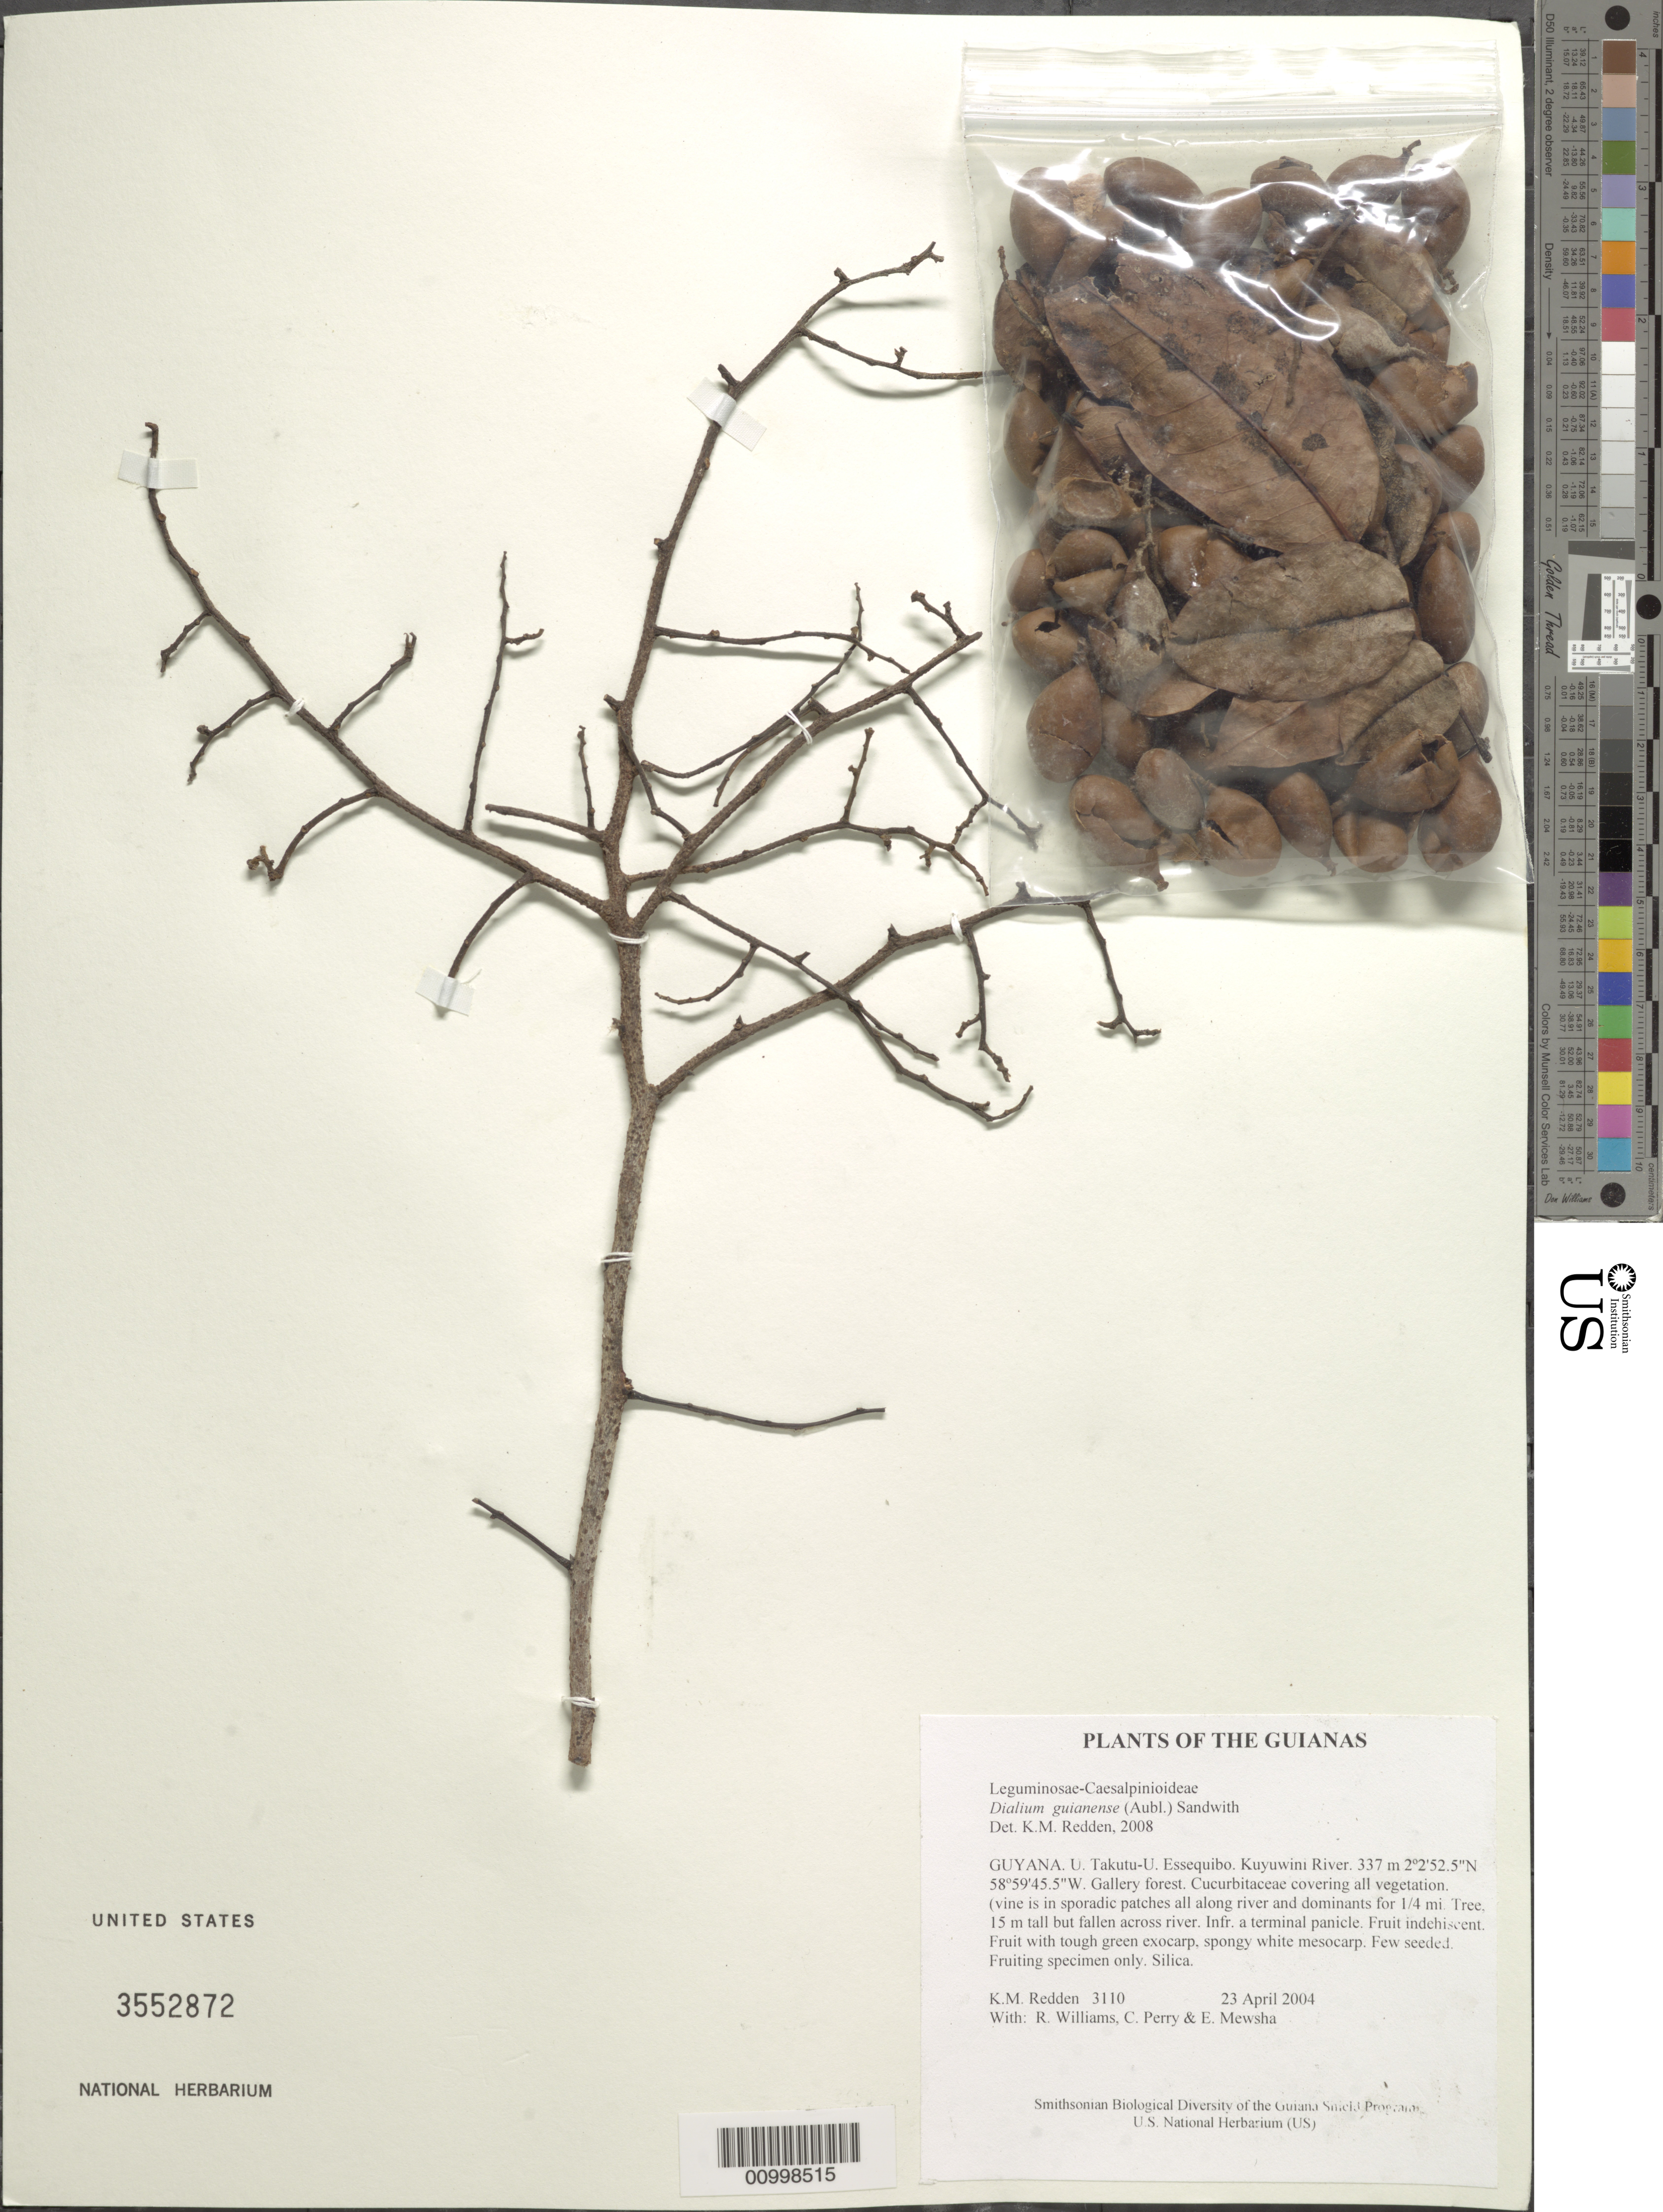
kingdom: Plantae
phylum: Tracheophyta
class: Magnoliopsida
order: Fabales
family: Fabaceae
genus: Dialium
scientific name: Dialium guianense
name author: (Aubl.) Sandwith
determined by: Redden, K. M.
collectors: K. M. Redden, R. Williams, C. Perry & E. Mewsha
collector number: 3110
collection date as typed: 23 April 2004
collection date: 2004-04-23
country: Guyana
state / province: U. Takutu-U. Essequibo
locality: Kuyuwini River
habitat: Gallery forest. Cucurbitaceae covering all vegetation (vine in sporadic patches all along river and dominants for 1/4 mile)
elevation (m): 337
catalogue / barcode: US 3552872